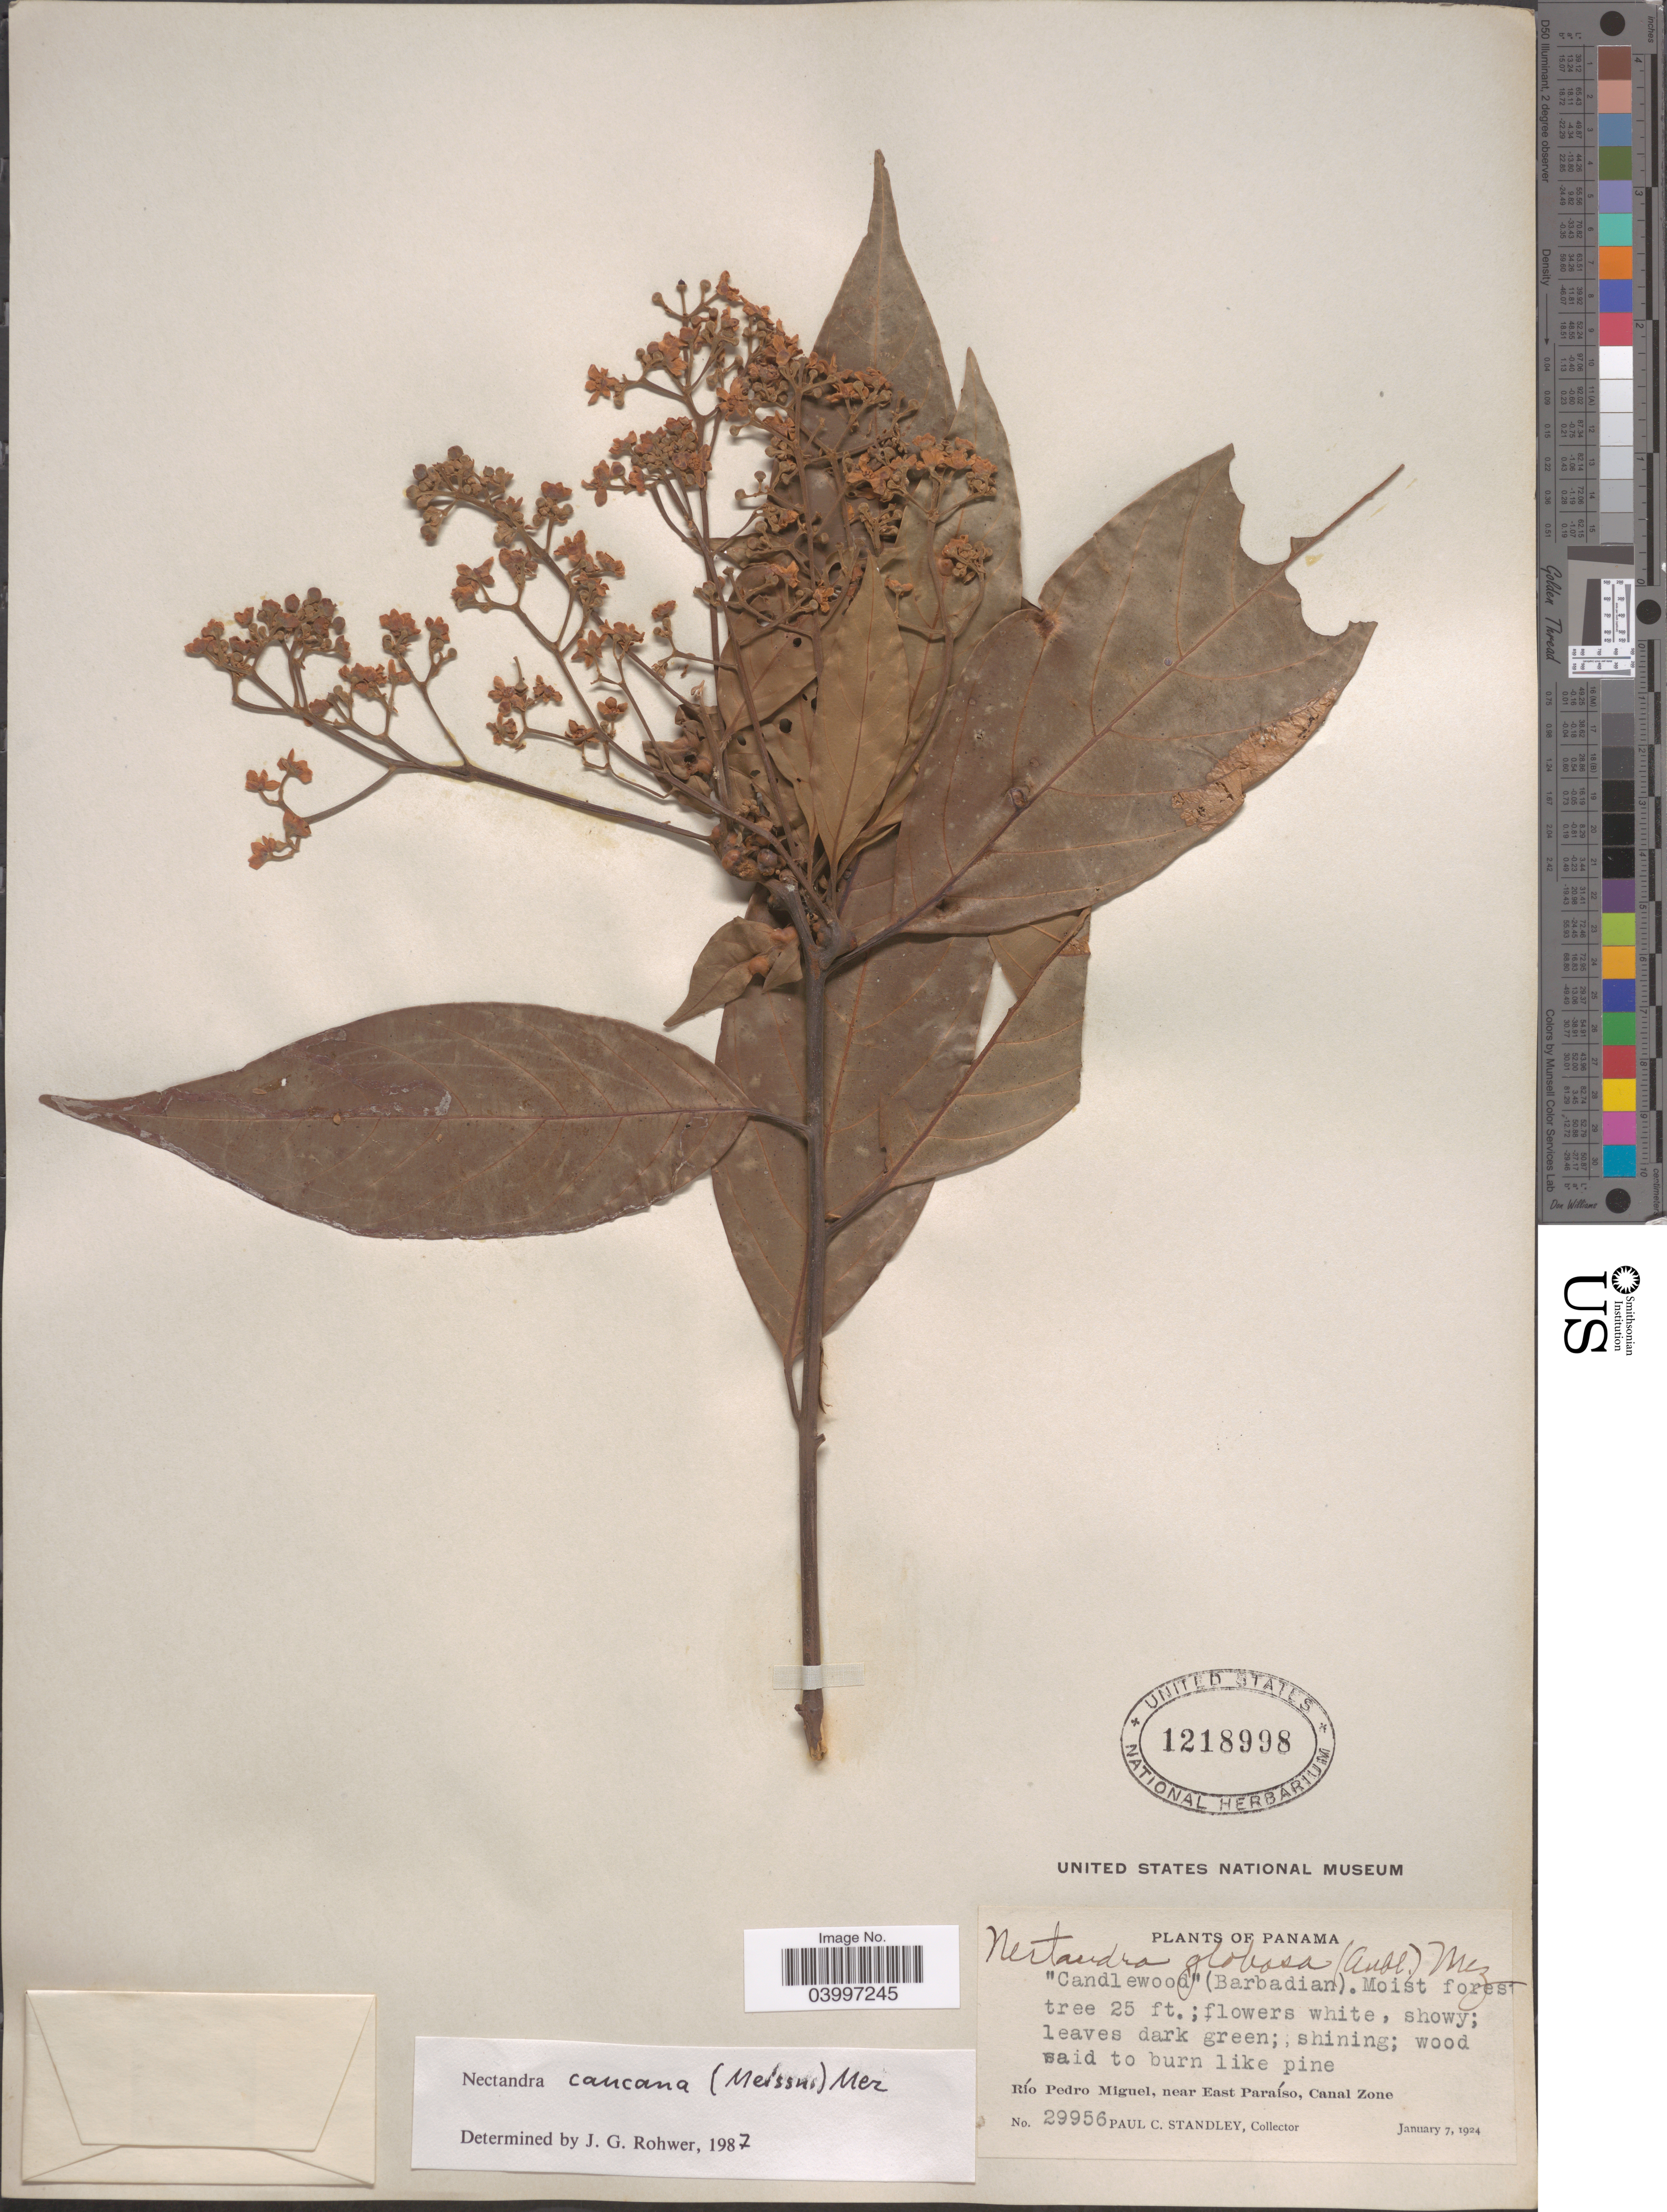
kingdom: Plantae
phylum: Tracheophyta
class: Magnoliopsida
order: Laurales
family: Lauraceae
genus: Nectandra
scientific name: Nectandra caucana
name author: (Meisn.) Mez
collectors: P. C. Standley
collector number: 29956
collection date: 1924-01-07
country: Panama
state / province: Colón / Panamá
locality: Río Pedro Miguel, near East Paraíso, Canal Zone.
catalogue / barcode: US 1218998